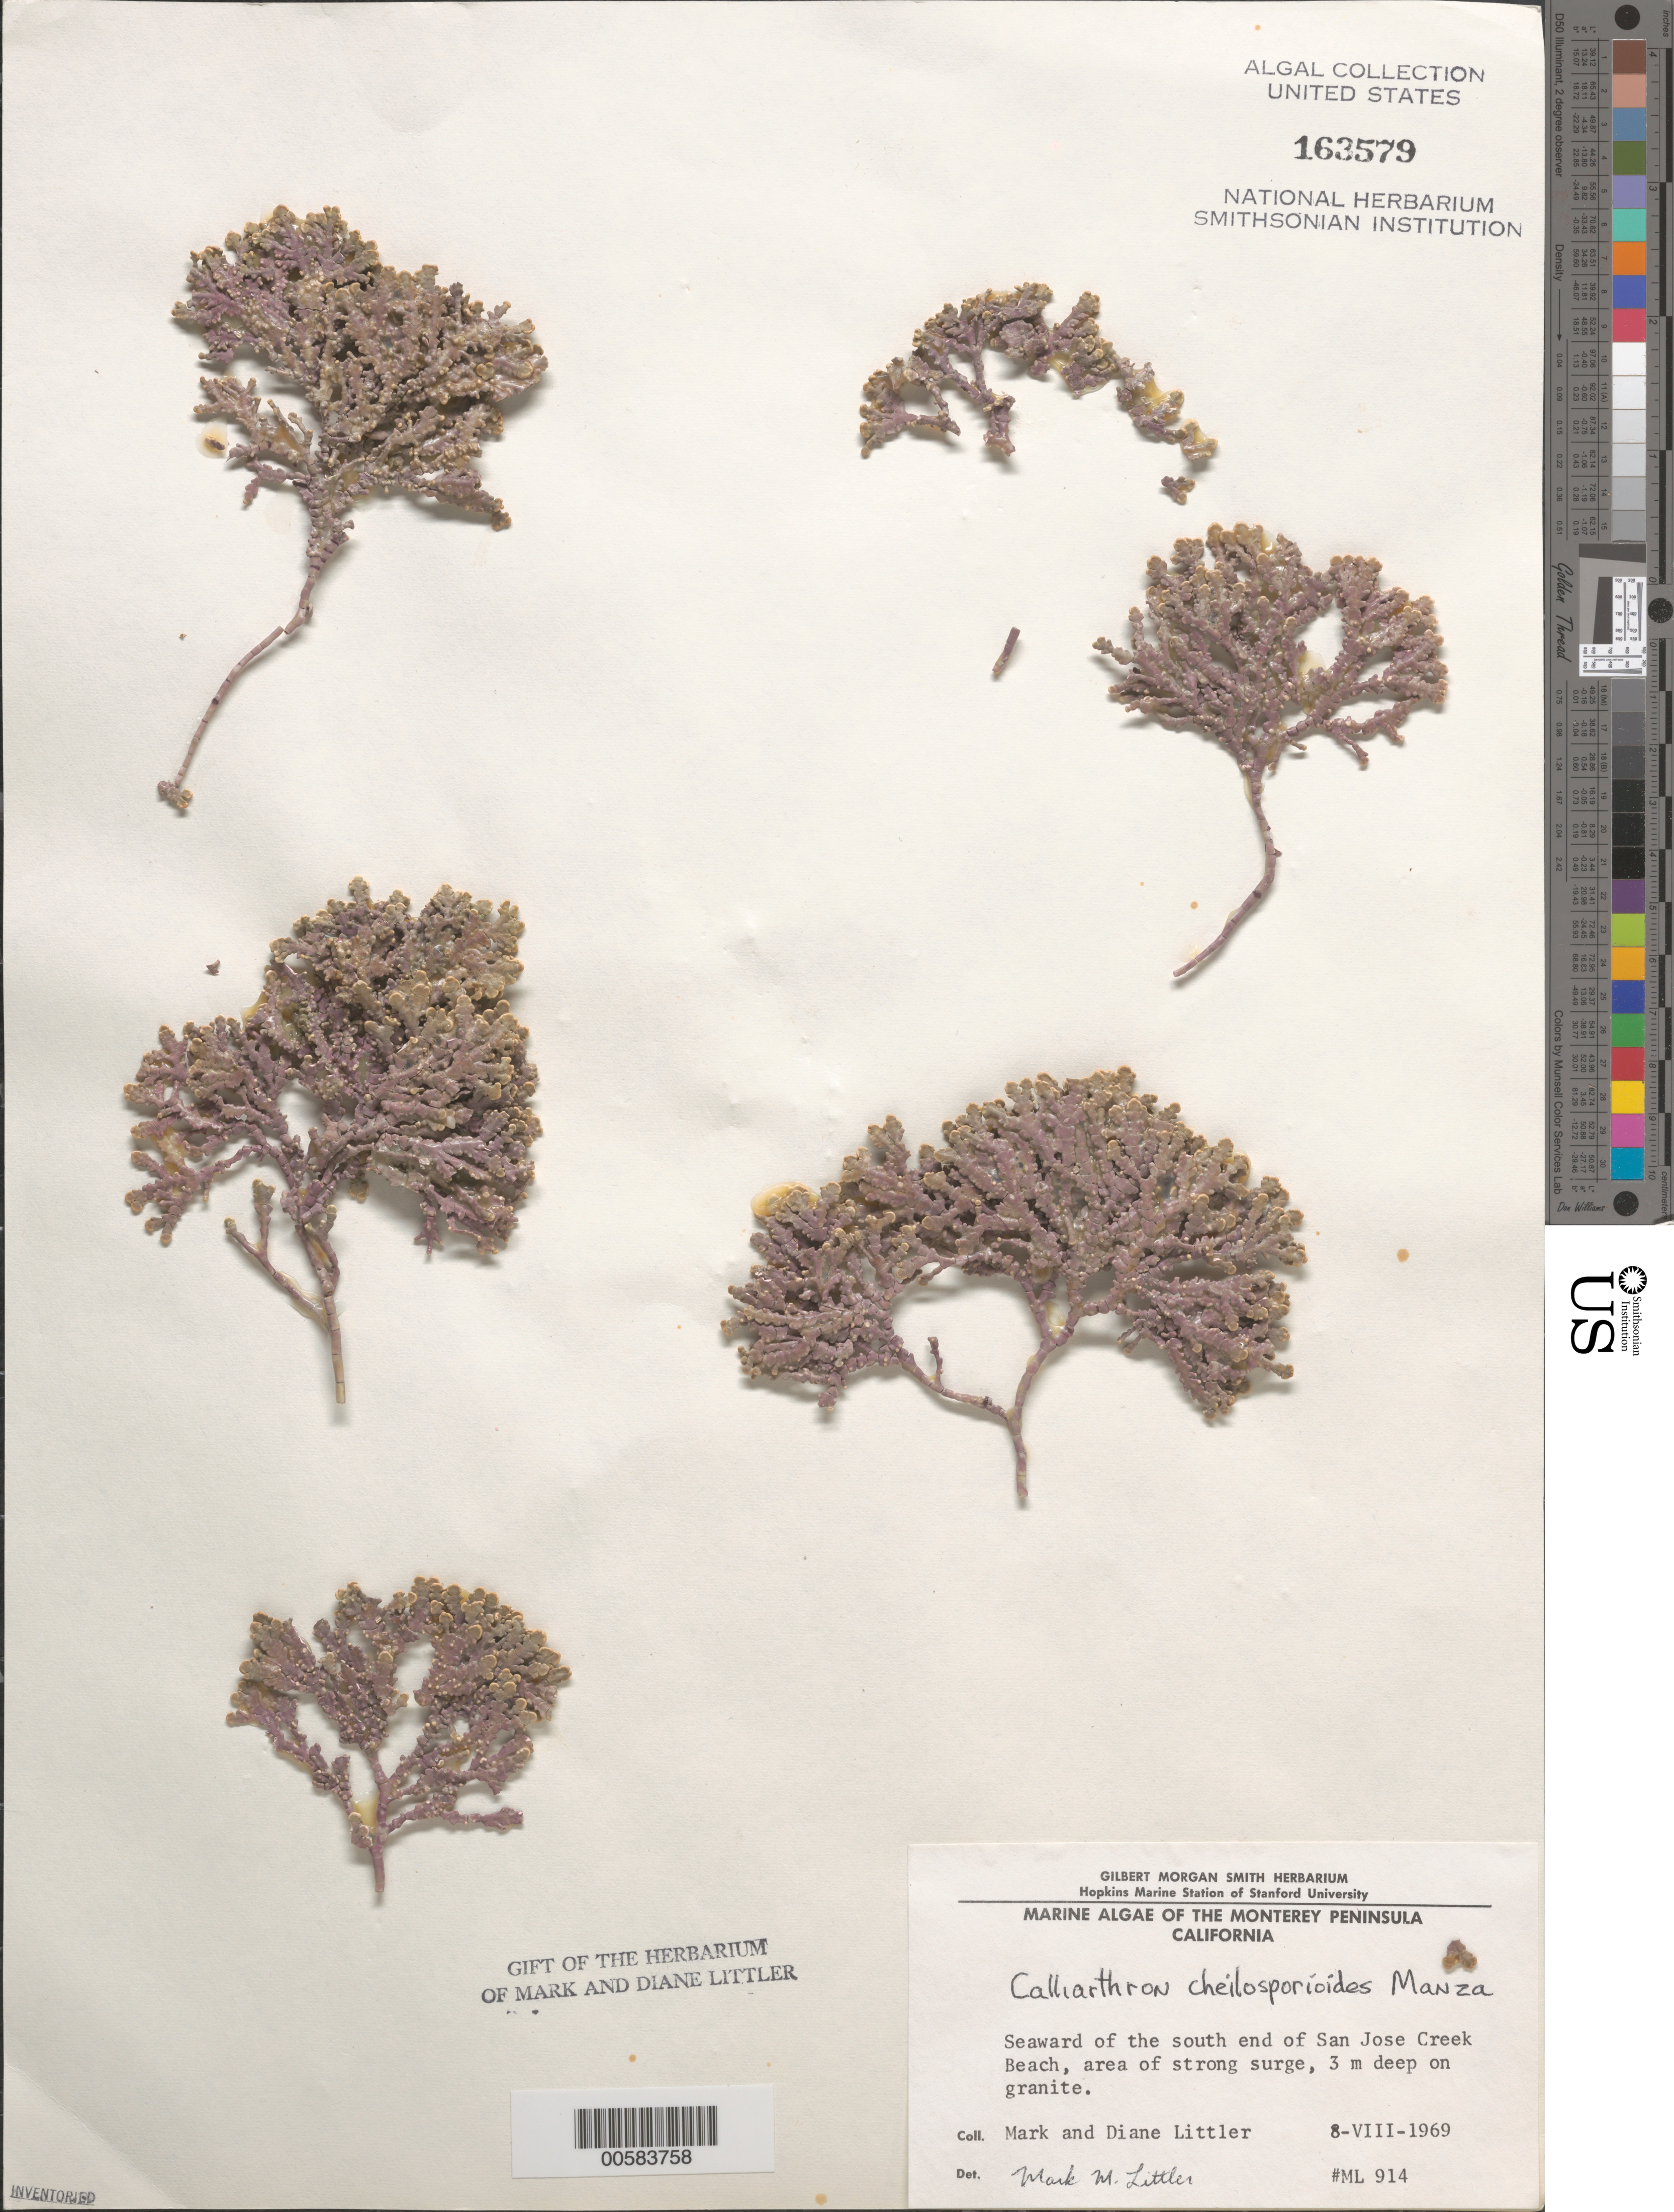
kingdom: Plantae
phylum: Rhodophyta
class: Florideophyceae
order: Corallinales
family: Corallinaceae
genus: Calliarthron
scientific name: Calliarthron cheilosporioides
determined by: Littler, M. M.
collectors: M. M. Littler & D. S. Littler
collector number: ML 914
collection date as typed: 08 Aug 1969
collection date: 1969-08-08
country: United States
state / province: California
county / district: Monterey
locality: San Jose Creek Beach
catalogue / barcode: US 163579